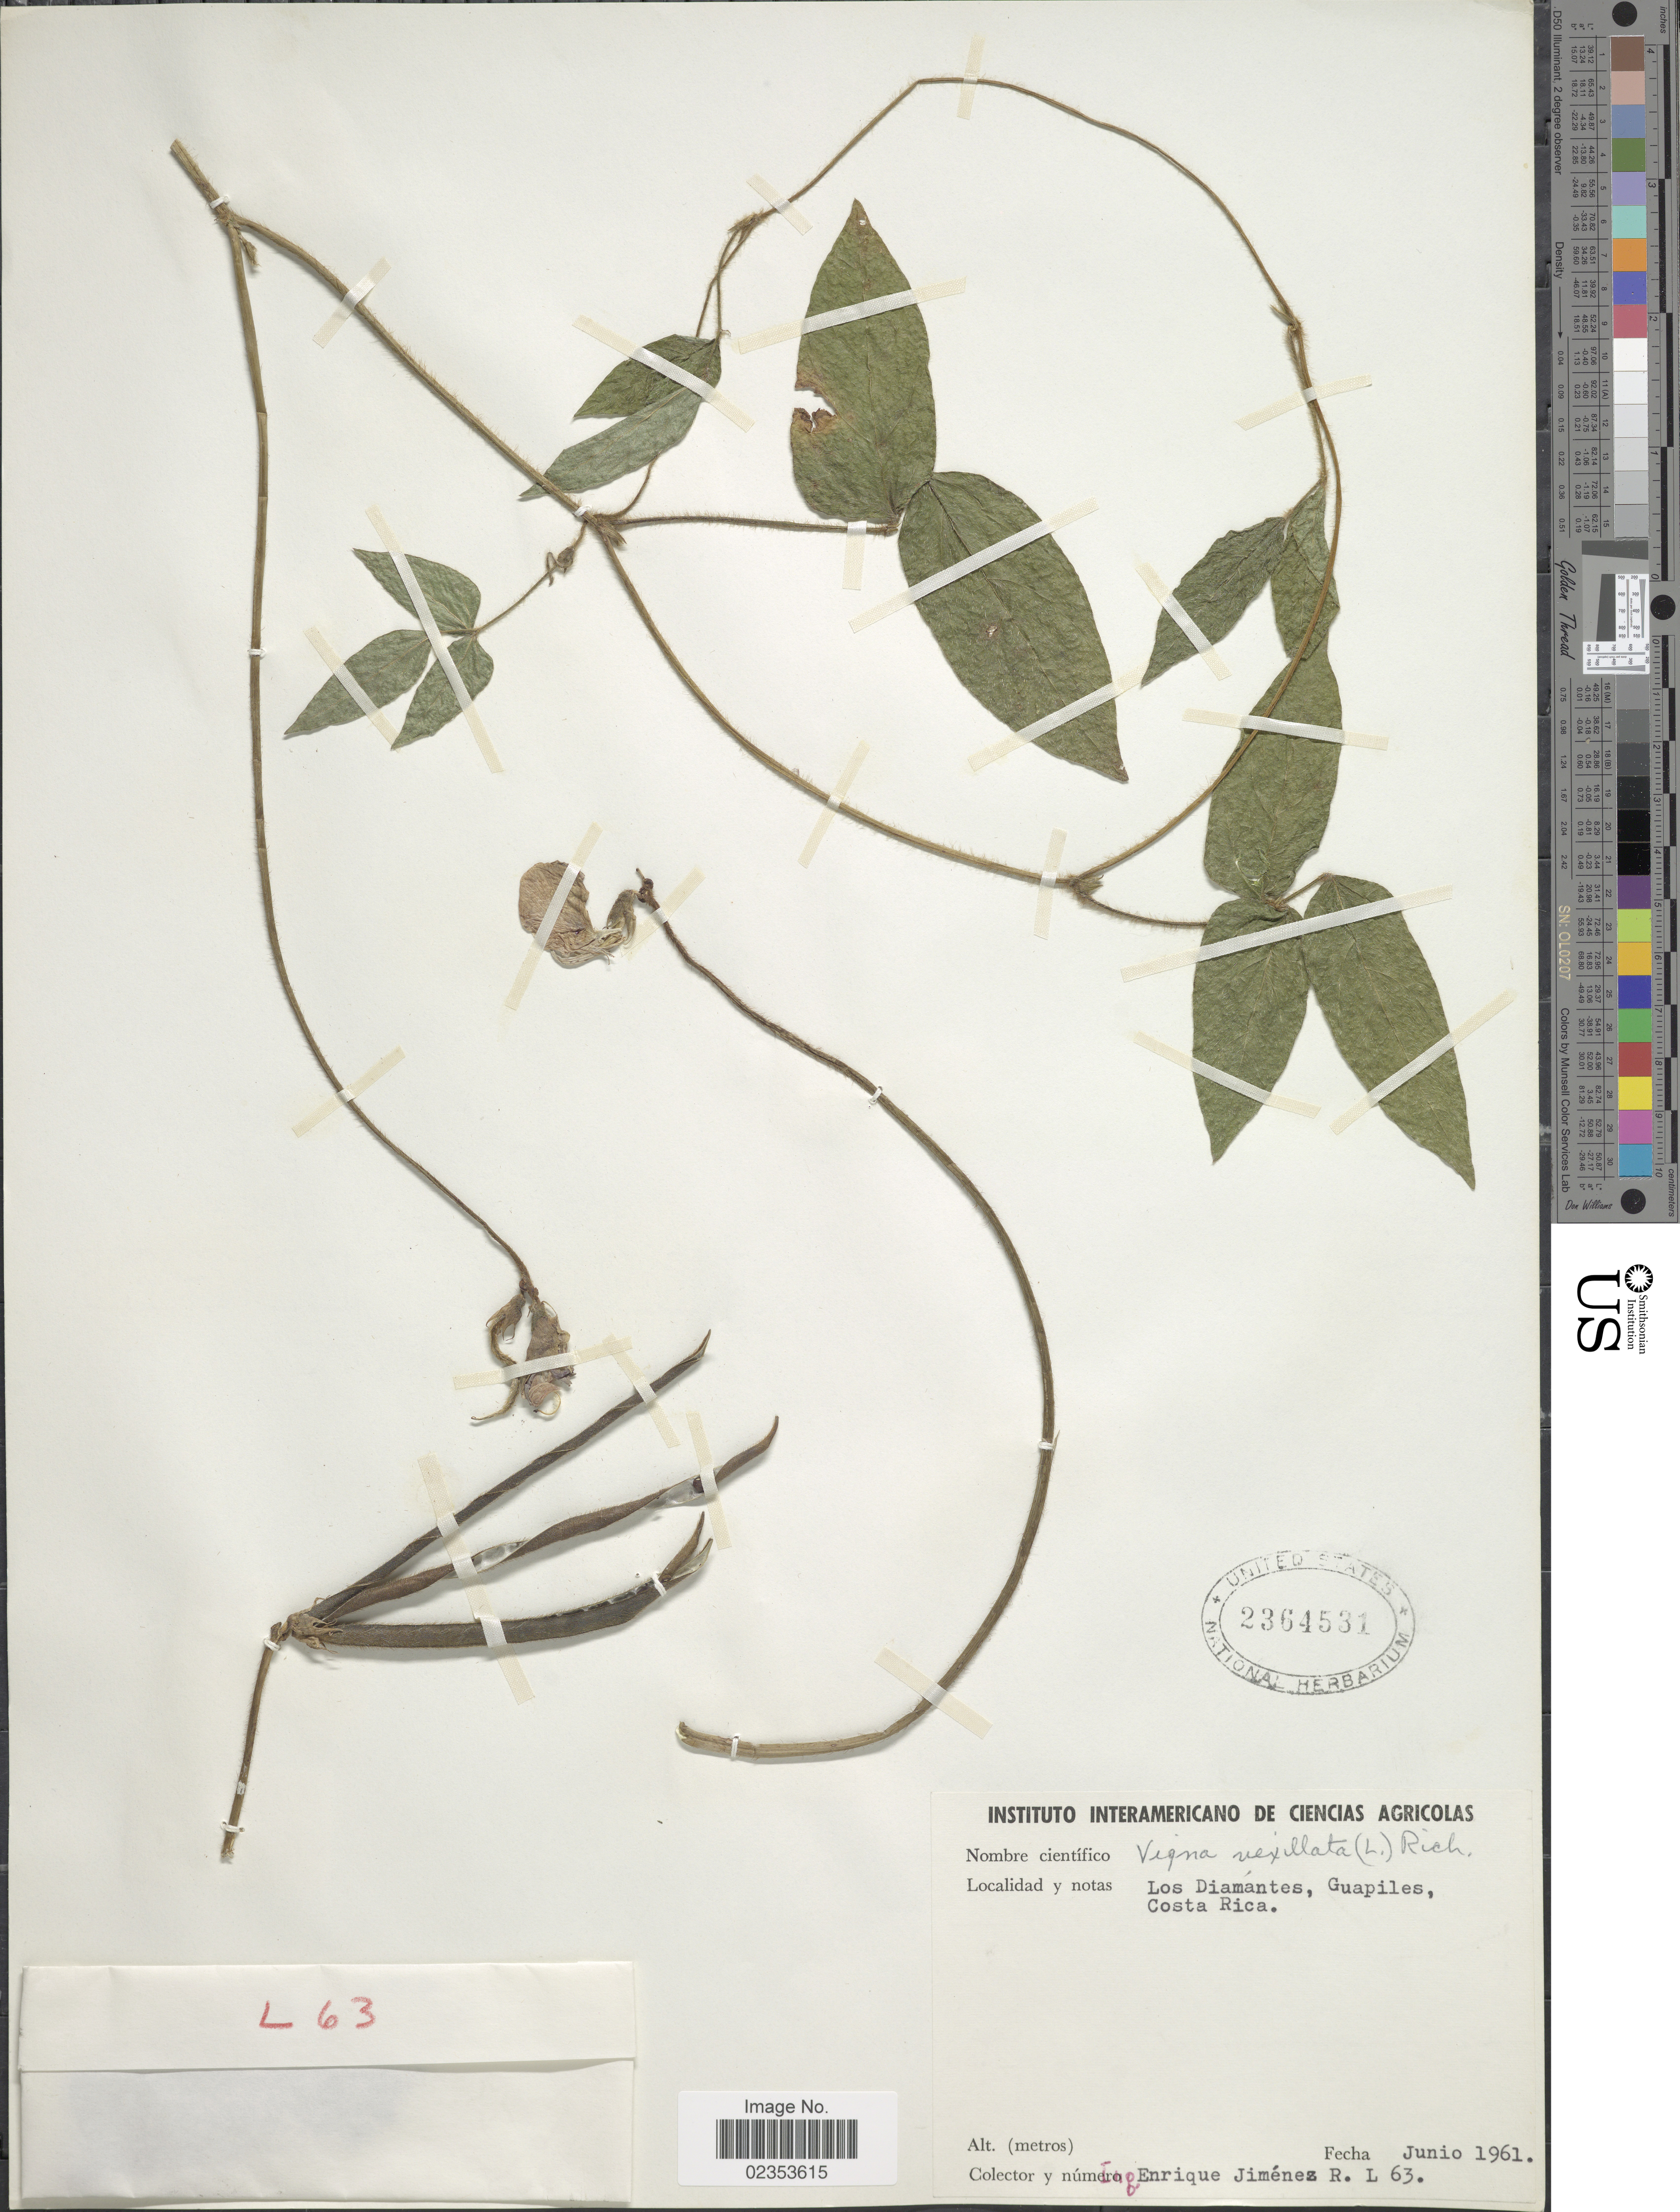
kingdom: Plantae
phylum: Tracheophyta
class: Magnoliopsida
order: Fabales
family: Fabaceae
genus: Vigna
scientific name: Vigna vexillata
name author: (L.) A. Rich.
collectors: E. Jimenez R.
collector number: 63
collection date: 1961-06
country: Costa Rica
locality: Los Diamantes, Guapiles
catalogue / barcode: US 2364531